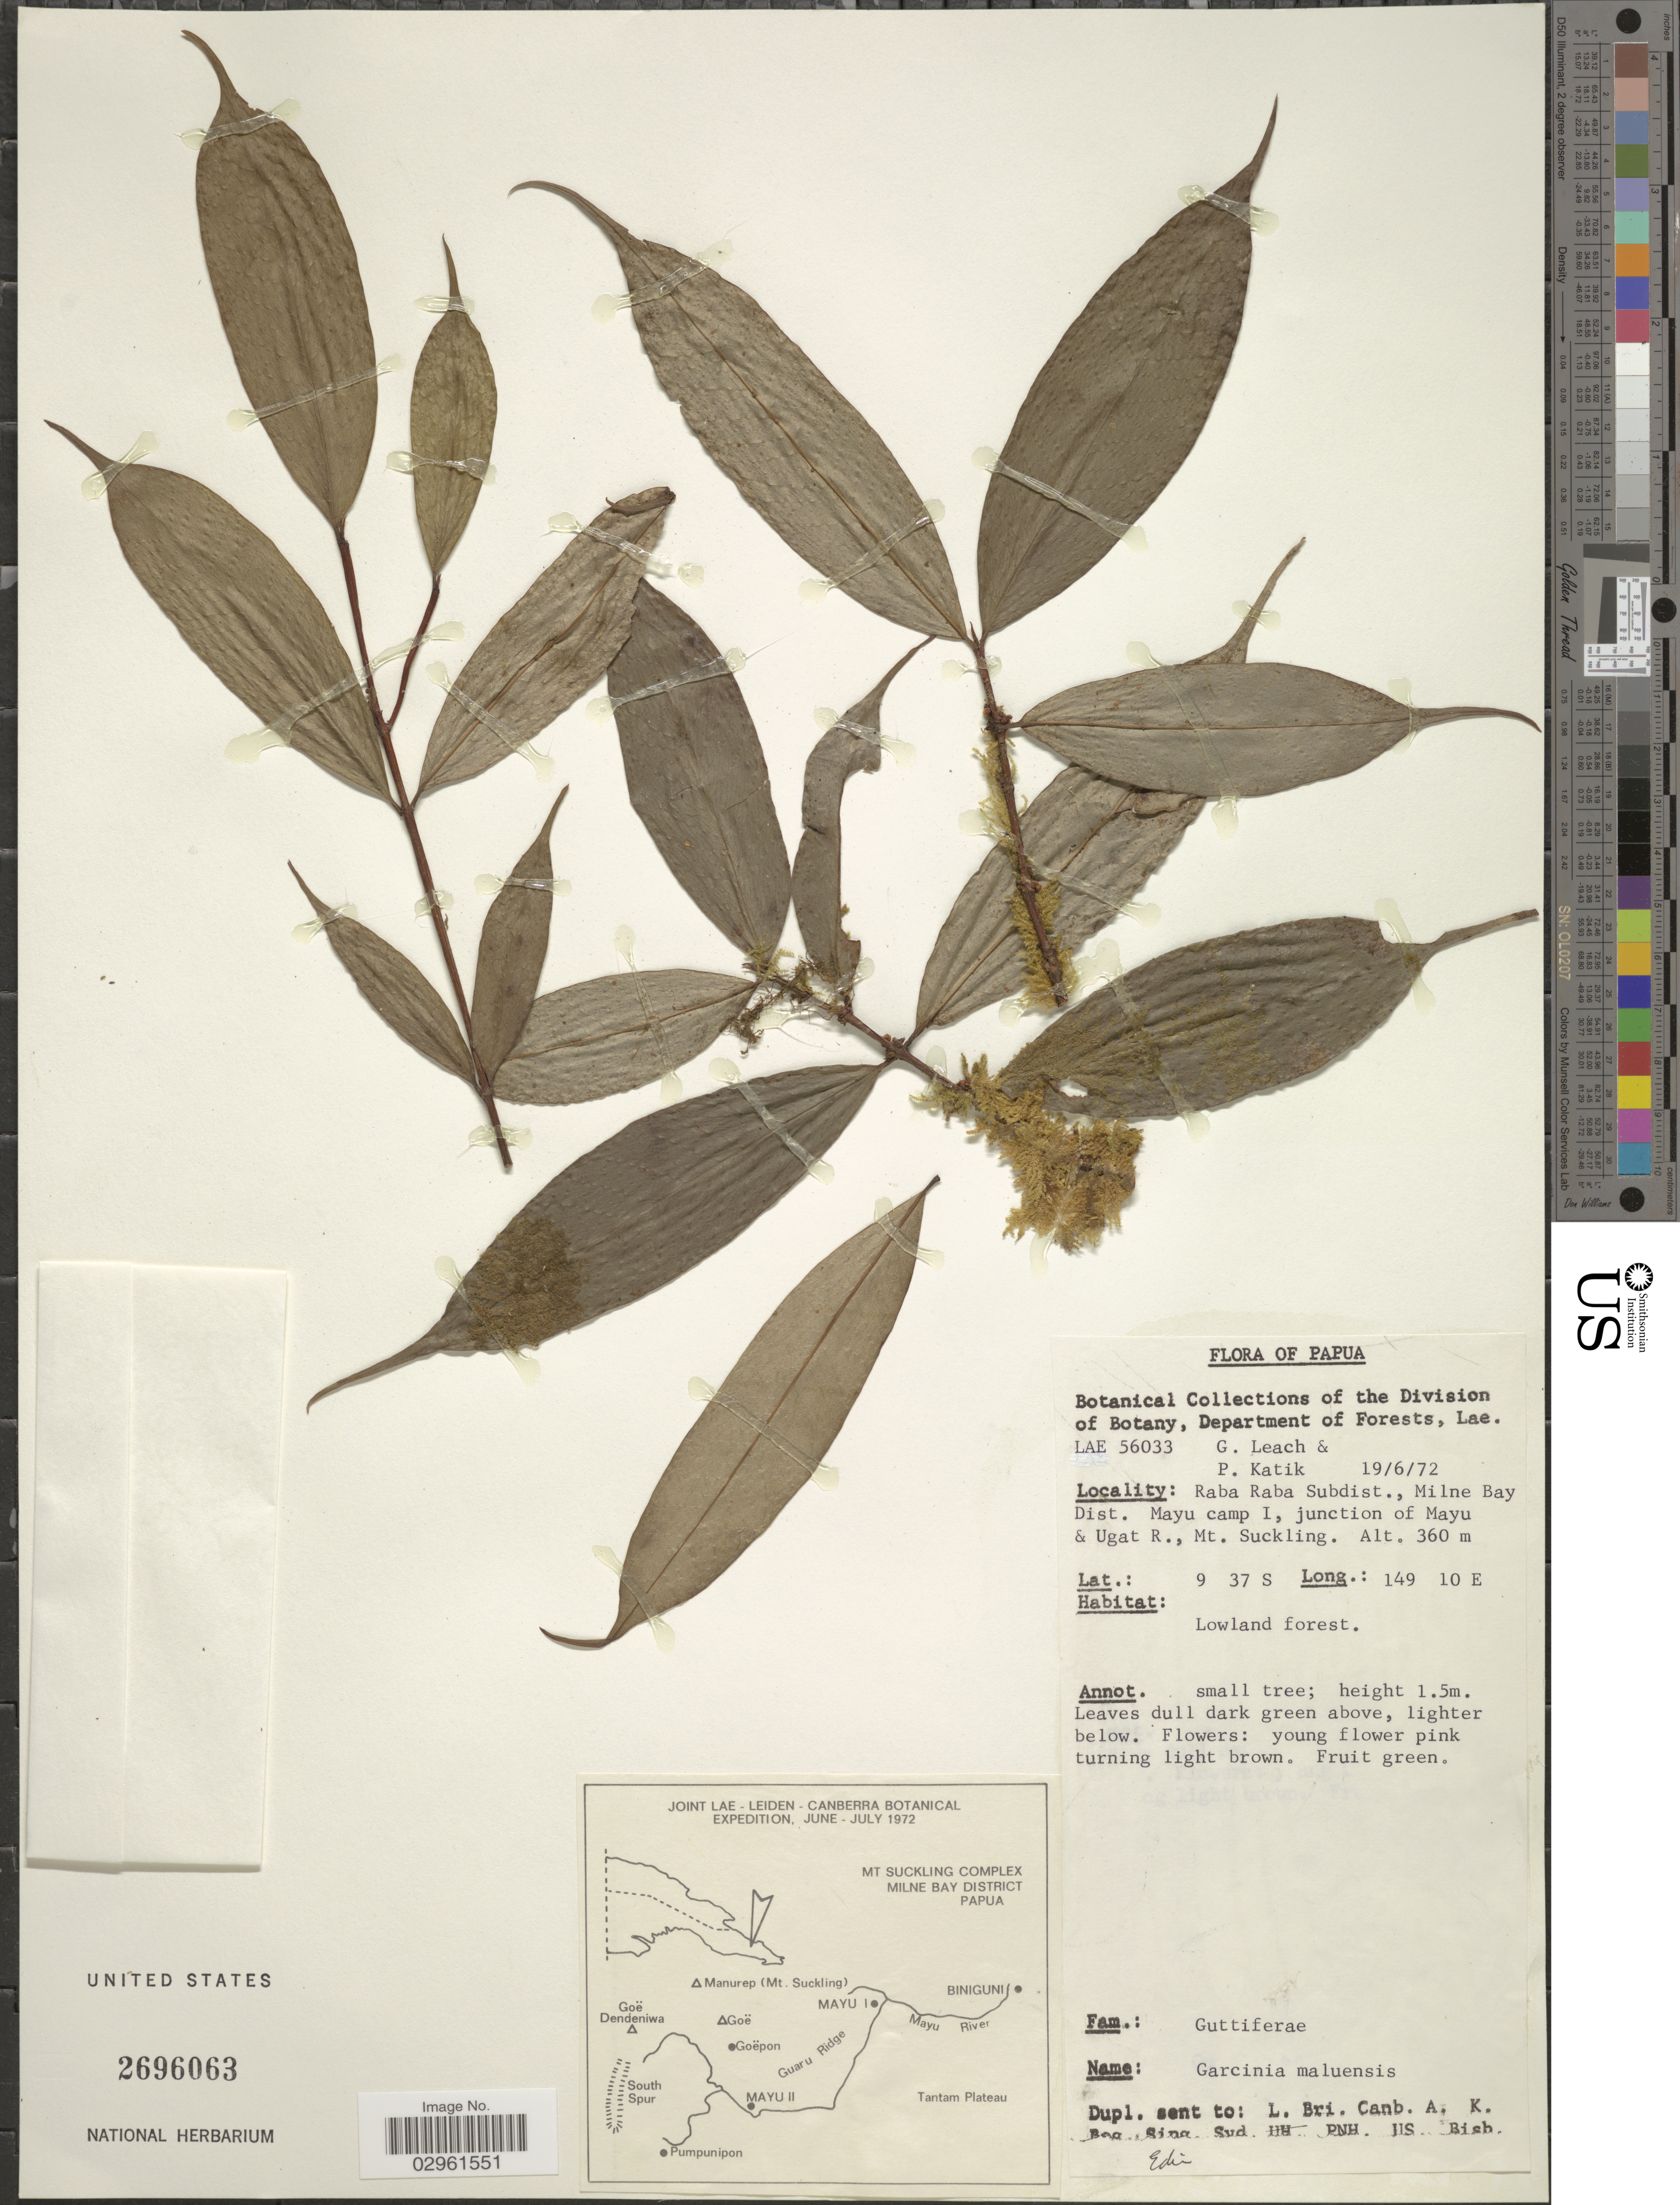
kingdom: Plantae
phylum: Tracheophyta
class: Magnoliopsida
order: Malpighiales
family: Clusiaceae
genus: Garcinia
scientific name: Garcinia maluensis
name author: Lauterb.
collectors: G. Leach & P. Katik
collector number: LAE56033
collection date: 1972-06-19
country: Papua New Guinea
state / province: Milne Bay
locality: Papua, Raba Raba Subdist., Milne Bay Dist. Mayu camp I, junction of Mayu & Ugat R., Mt. Suckling.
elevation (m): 360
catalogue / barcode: US 2696063